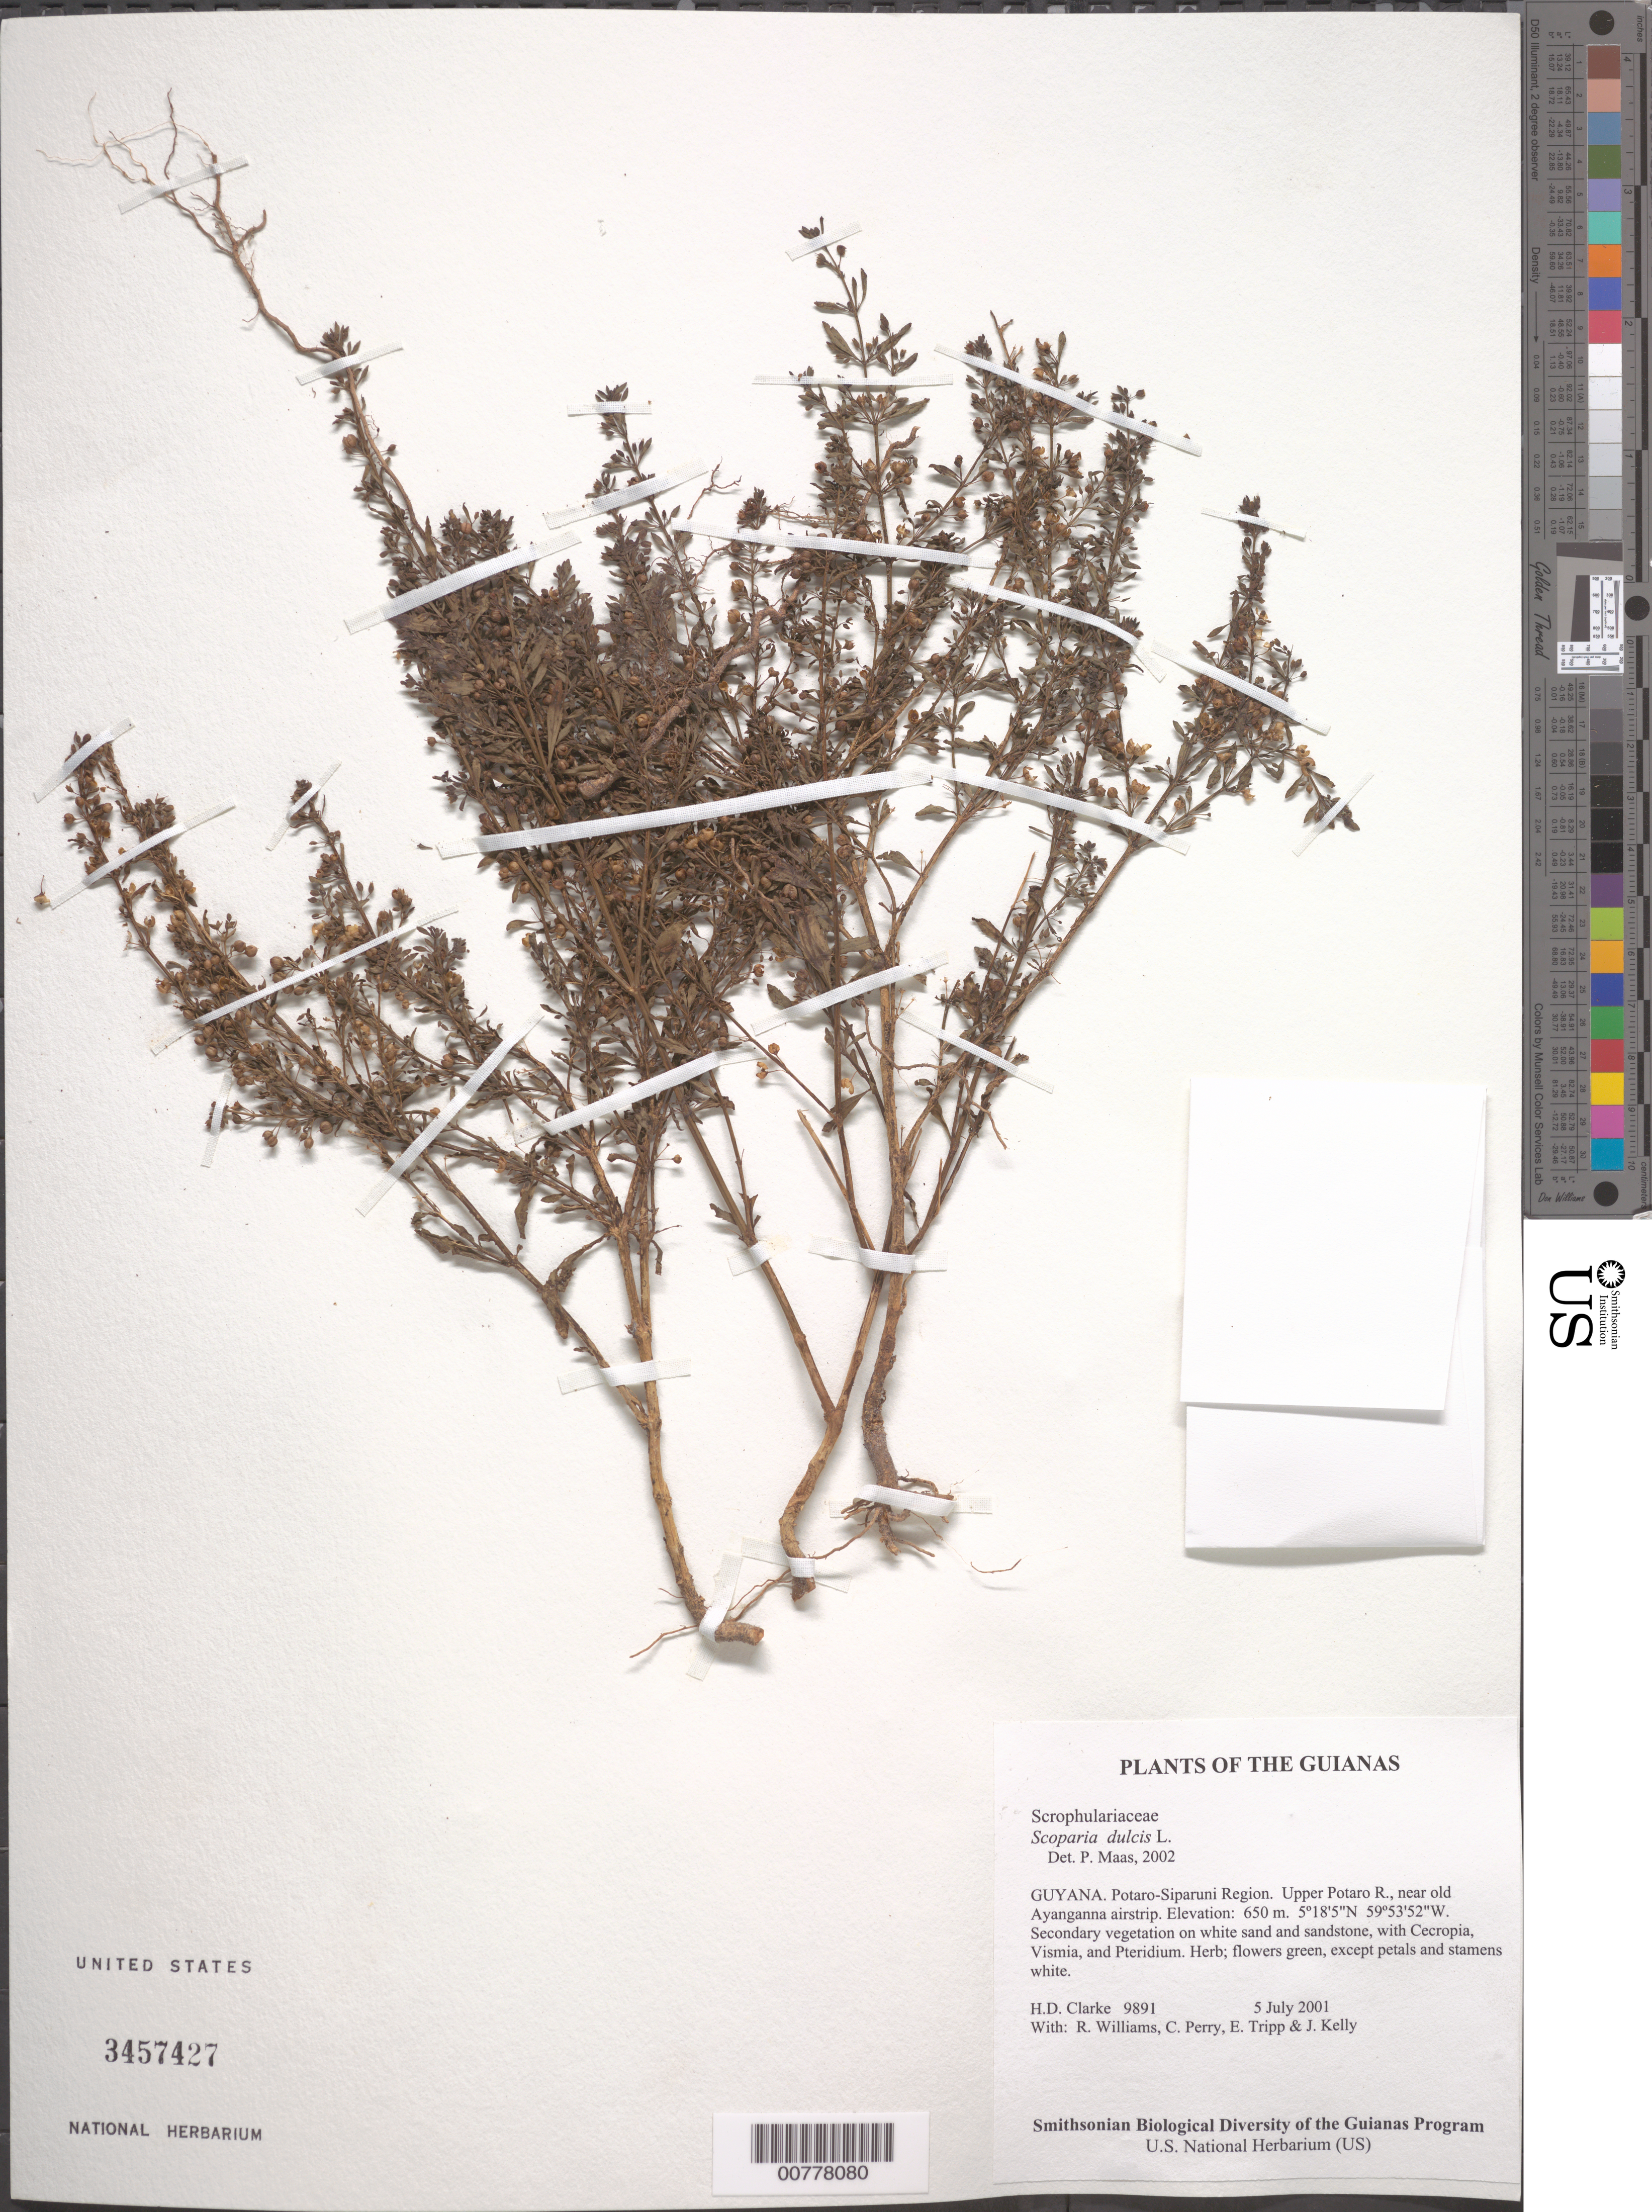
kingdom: Plantae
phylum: Tracheophyta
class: Magnoliopsida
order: Lamiales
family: Plantaginaceae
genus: Scoparia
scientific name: Scoparia dulcis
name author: L.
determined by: Maas, Paul J. M.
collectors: H. D. Clarke, R. Williams, C. Perry, E. Tripp & J. Kelly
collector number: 9891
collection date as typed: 5 July 2001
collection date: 2001-07-05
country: Guyana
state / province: Potaro-Siparuni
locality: Upper Potaro R., near old Ayanganna airstrip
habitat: Secondary vegetation on white sand and sandstone, with Cecropia, Vismia, and Pteridium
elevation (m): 650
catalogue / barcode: US 3457427